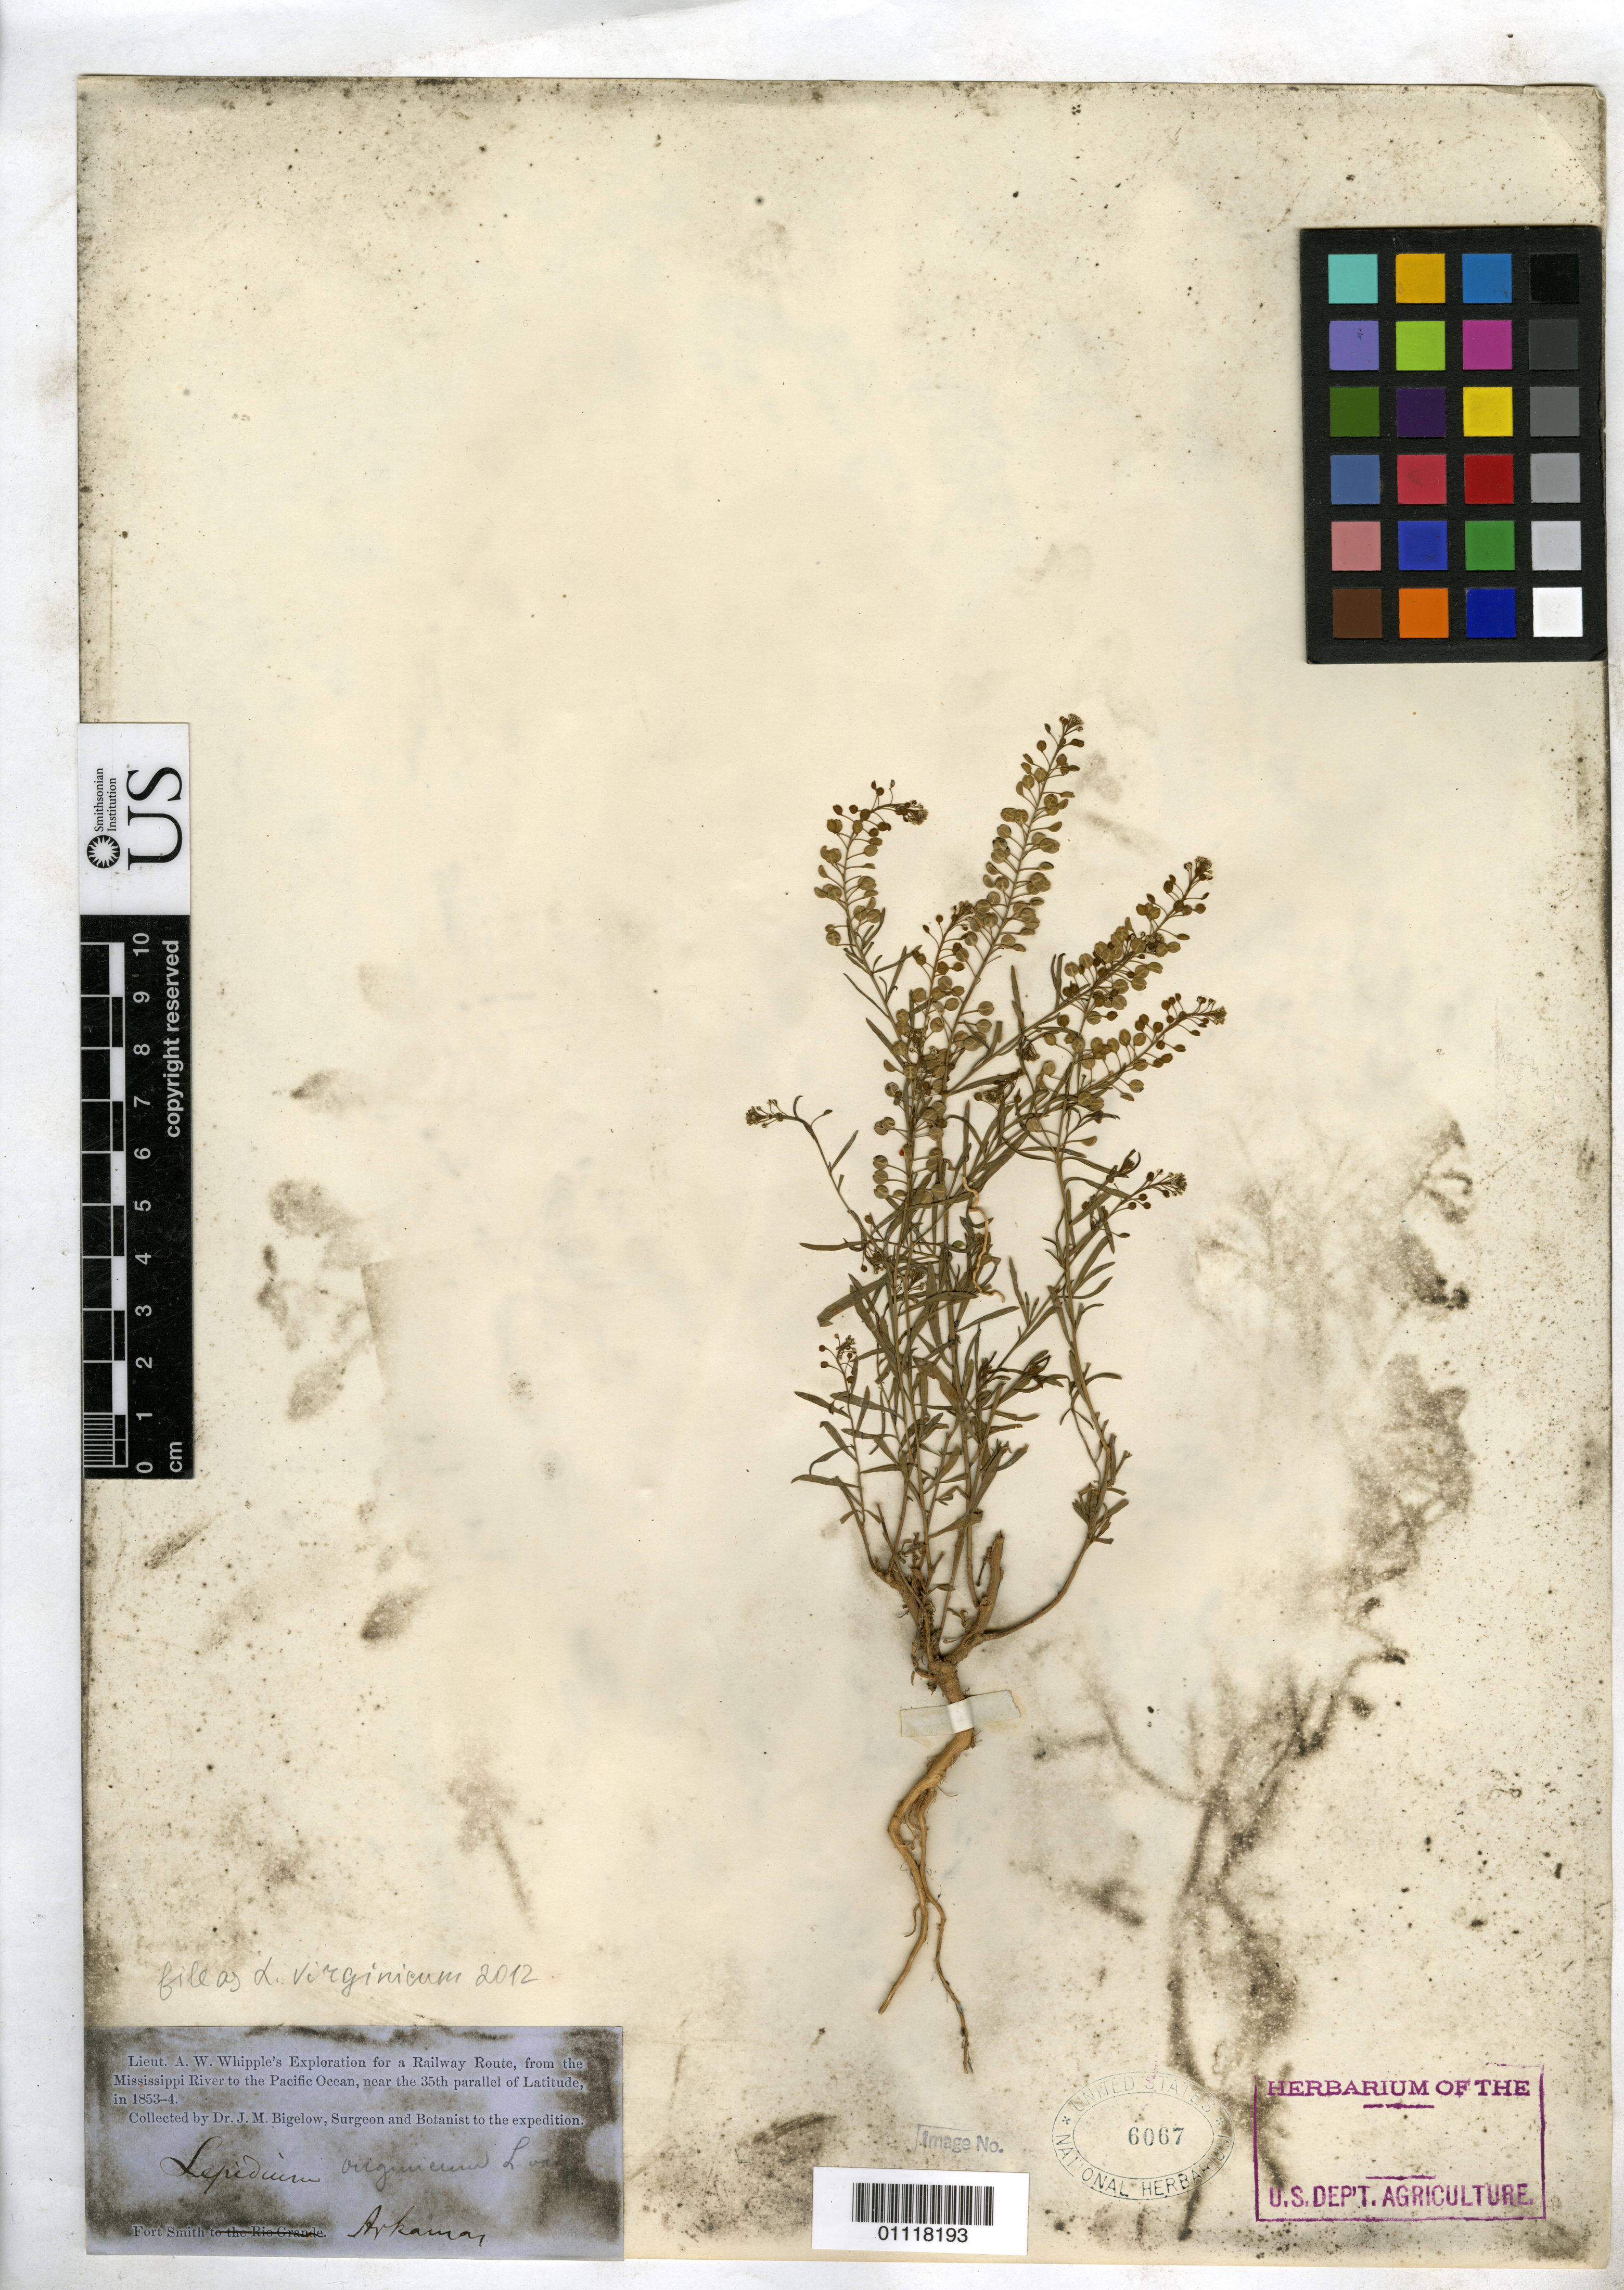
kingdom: Plantae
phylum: Tracheophyta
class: Magnoliopsida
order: Brassicales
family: Brassicaceae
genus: Lepidium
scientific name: Lepidium virginicum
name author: L.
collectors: J. M. Bigelow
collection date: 1853/1854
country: United States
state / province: Arkansas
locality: Fort Smith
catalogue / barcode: US 6067